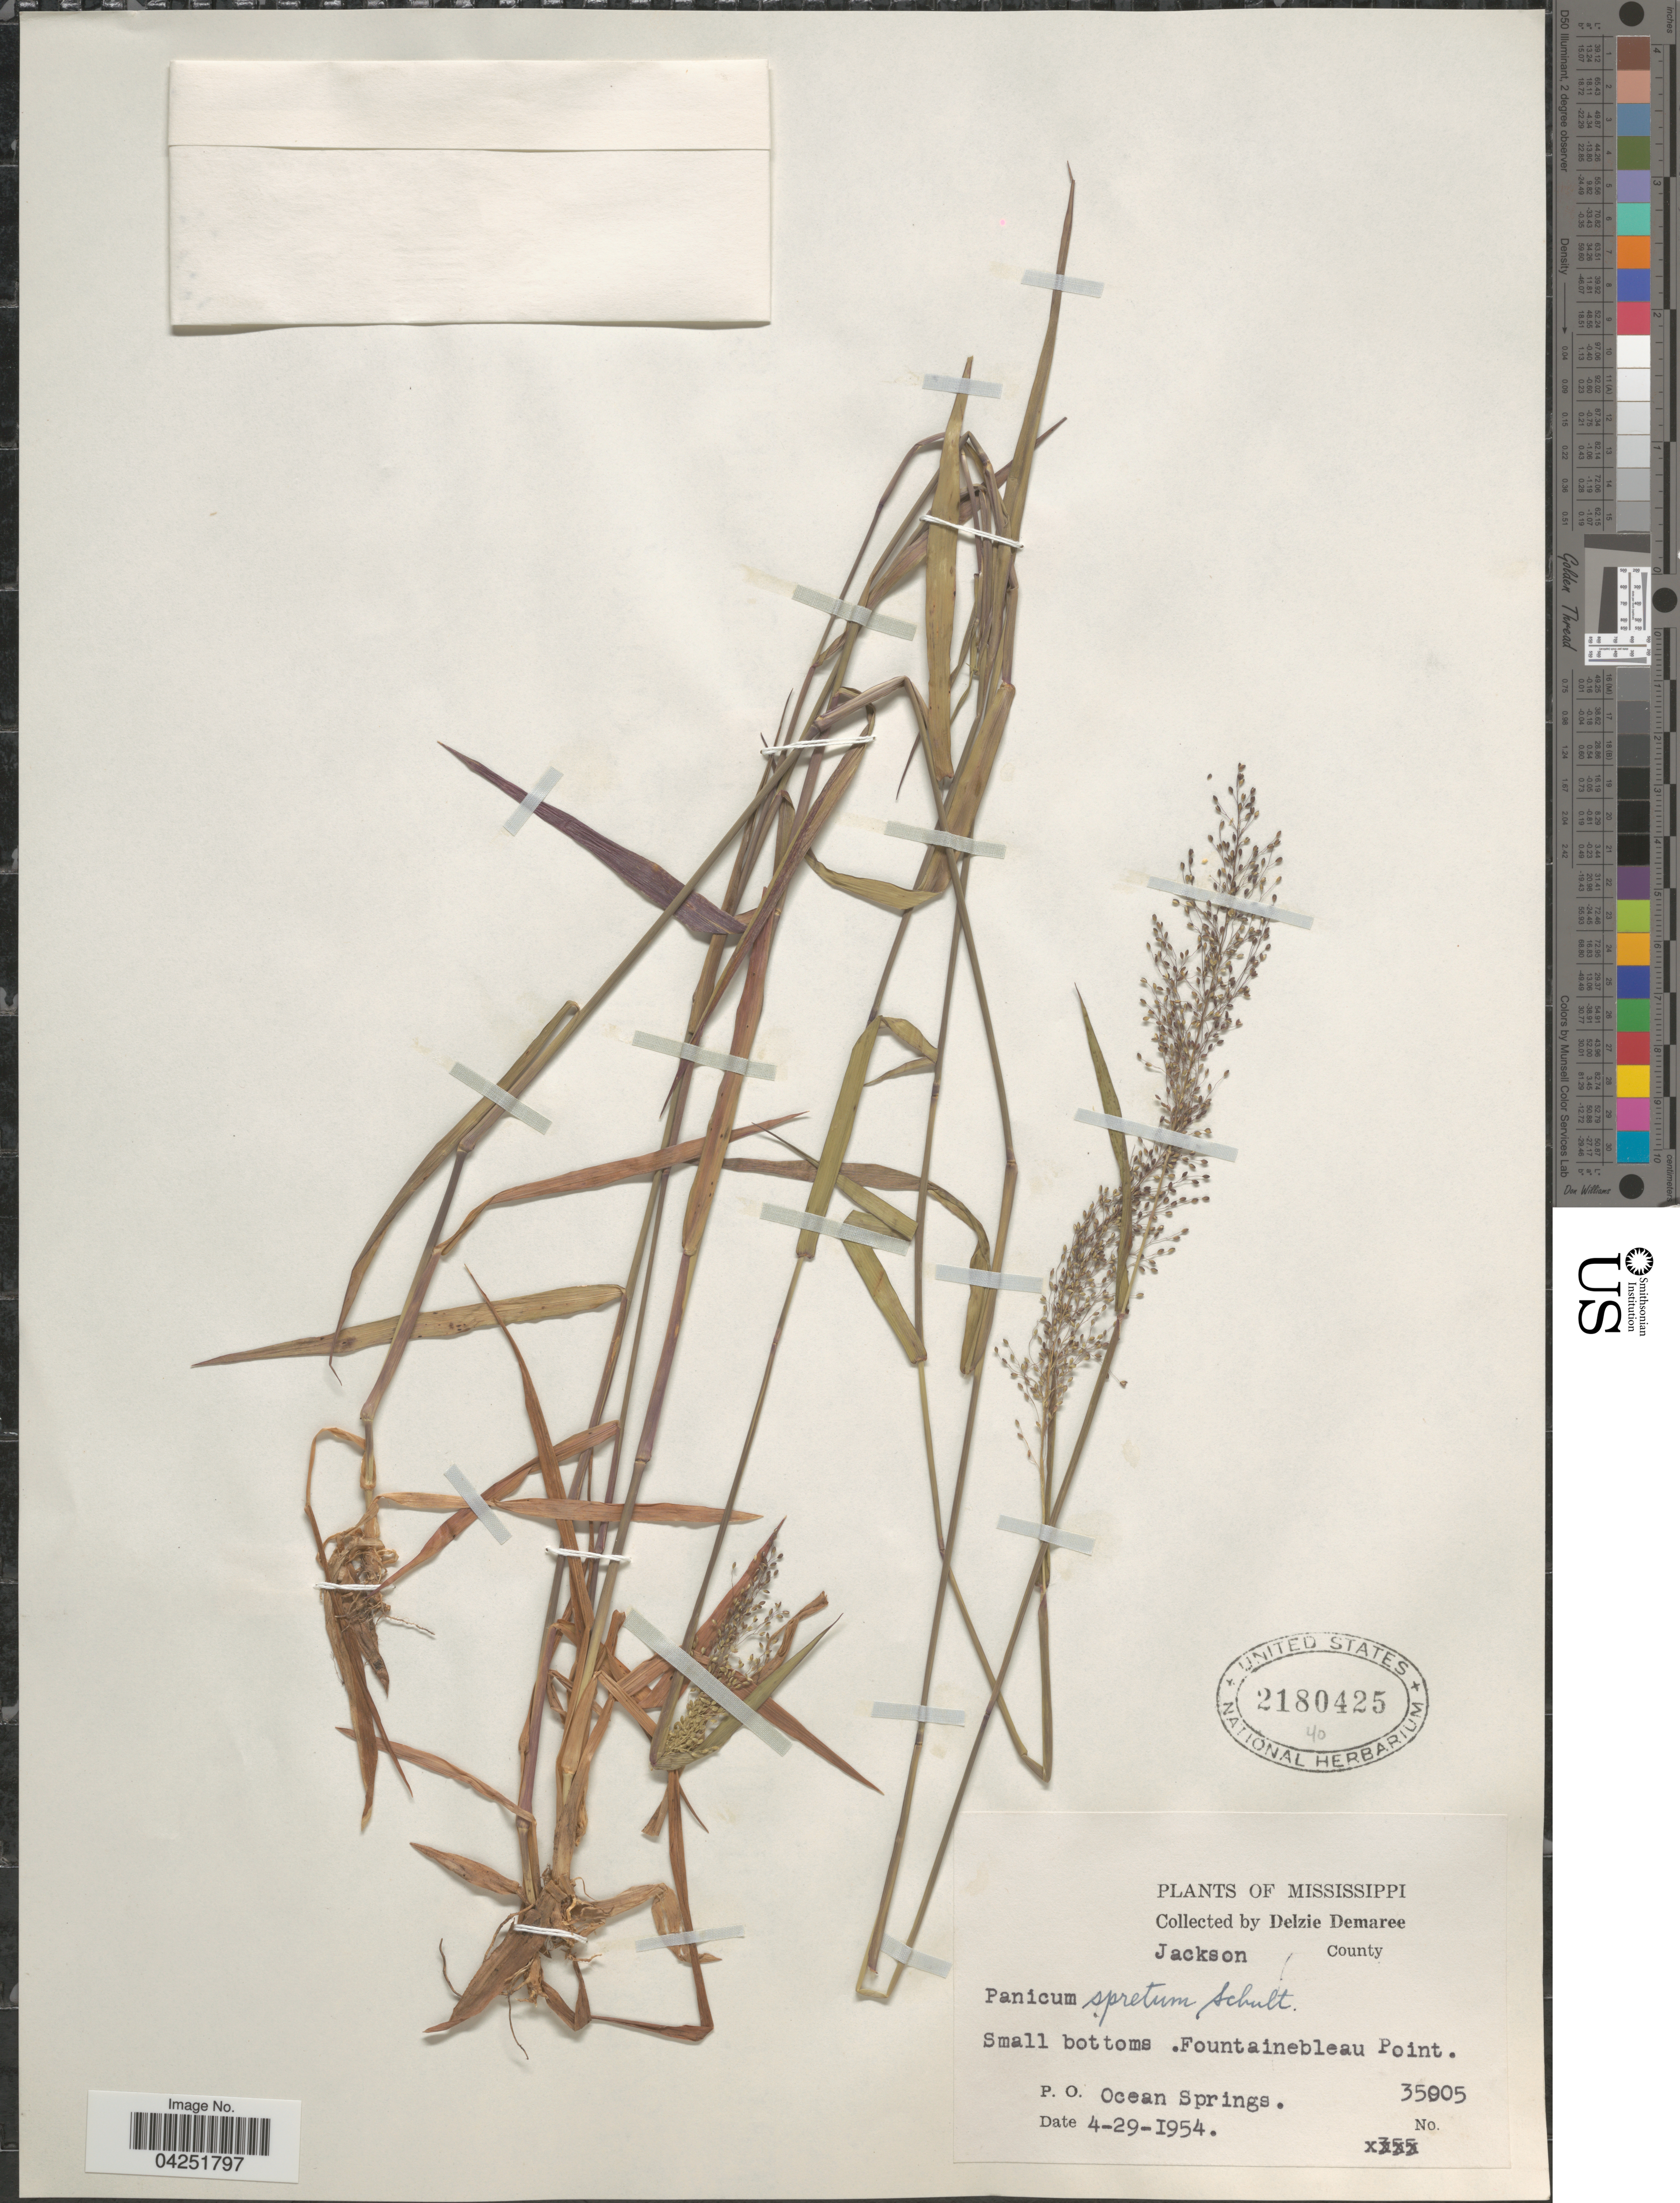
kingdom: Plantae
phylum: Tracheophyta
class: Liliopsida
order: Poales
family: Poaceae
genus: Dichanthelium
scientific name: Dichanthelium acuminatum var. densiflorum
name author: (Rand & Redfield) Gould & C.A. Clark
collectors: D. Demaree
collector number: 35005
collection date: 1954-04-29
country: United States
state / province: Mississippi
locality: Jackson County. Small bottoms, Fountainebleau Point. P. O. Ocean Springs.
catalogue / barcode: US 2180425